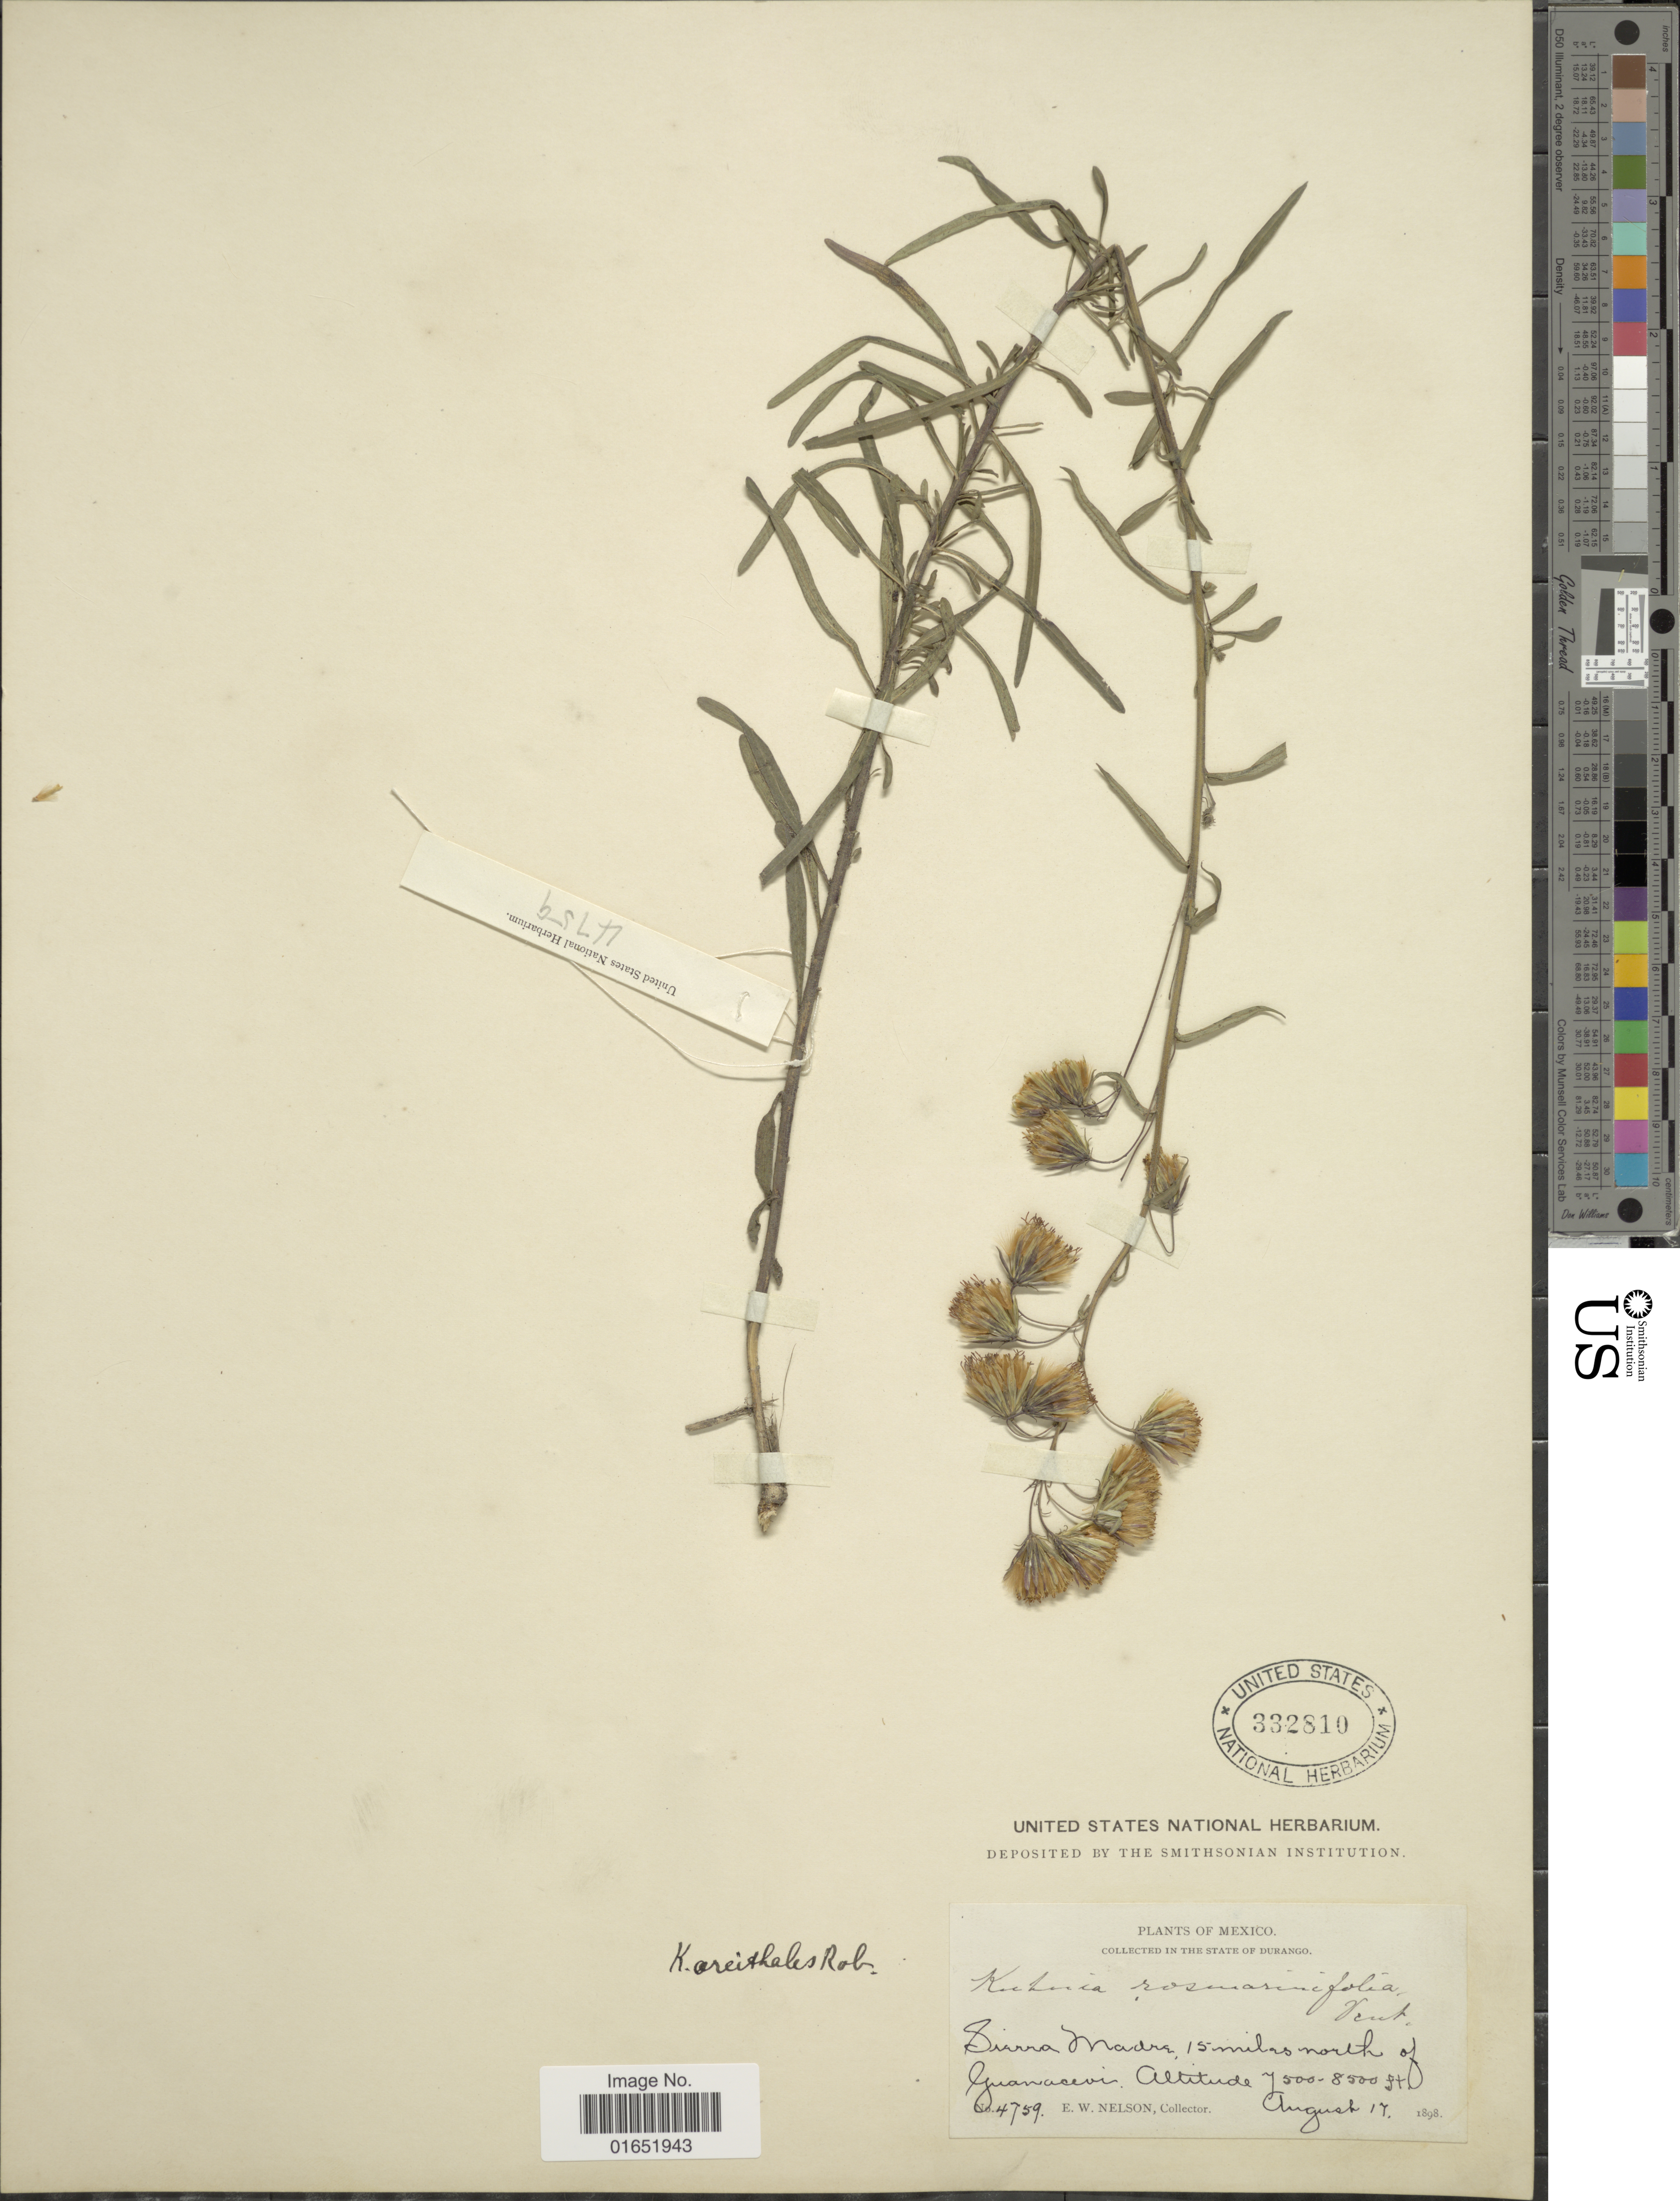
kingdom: Plantae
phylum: Tracheophyta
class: Magnoliopsida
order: Asterales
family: Asteraceae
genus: Brickellia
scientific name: Brickellia oreithales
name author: (B.L. Rob.) Shinners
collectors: E. W. Nelson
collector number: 4759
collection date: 1898-08-17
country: Mexico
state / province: Durango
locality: Sierra Madre, 15 miles north of Guanacevi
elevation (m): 2286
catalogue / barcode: US 332810